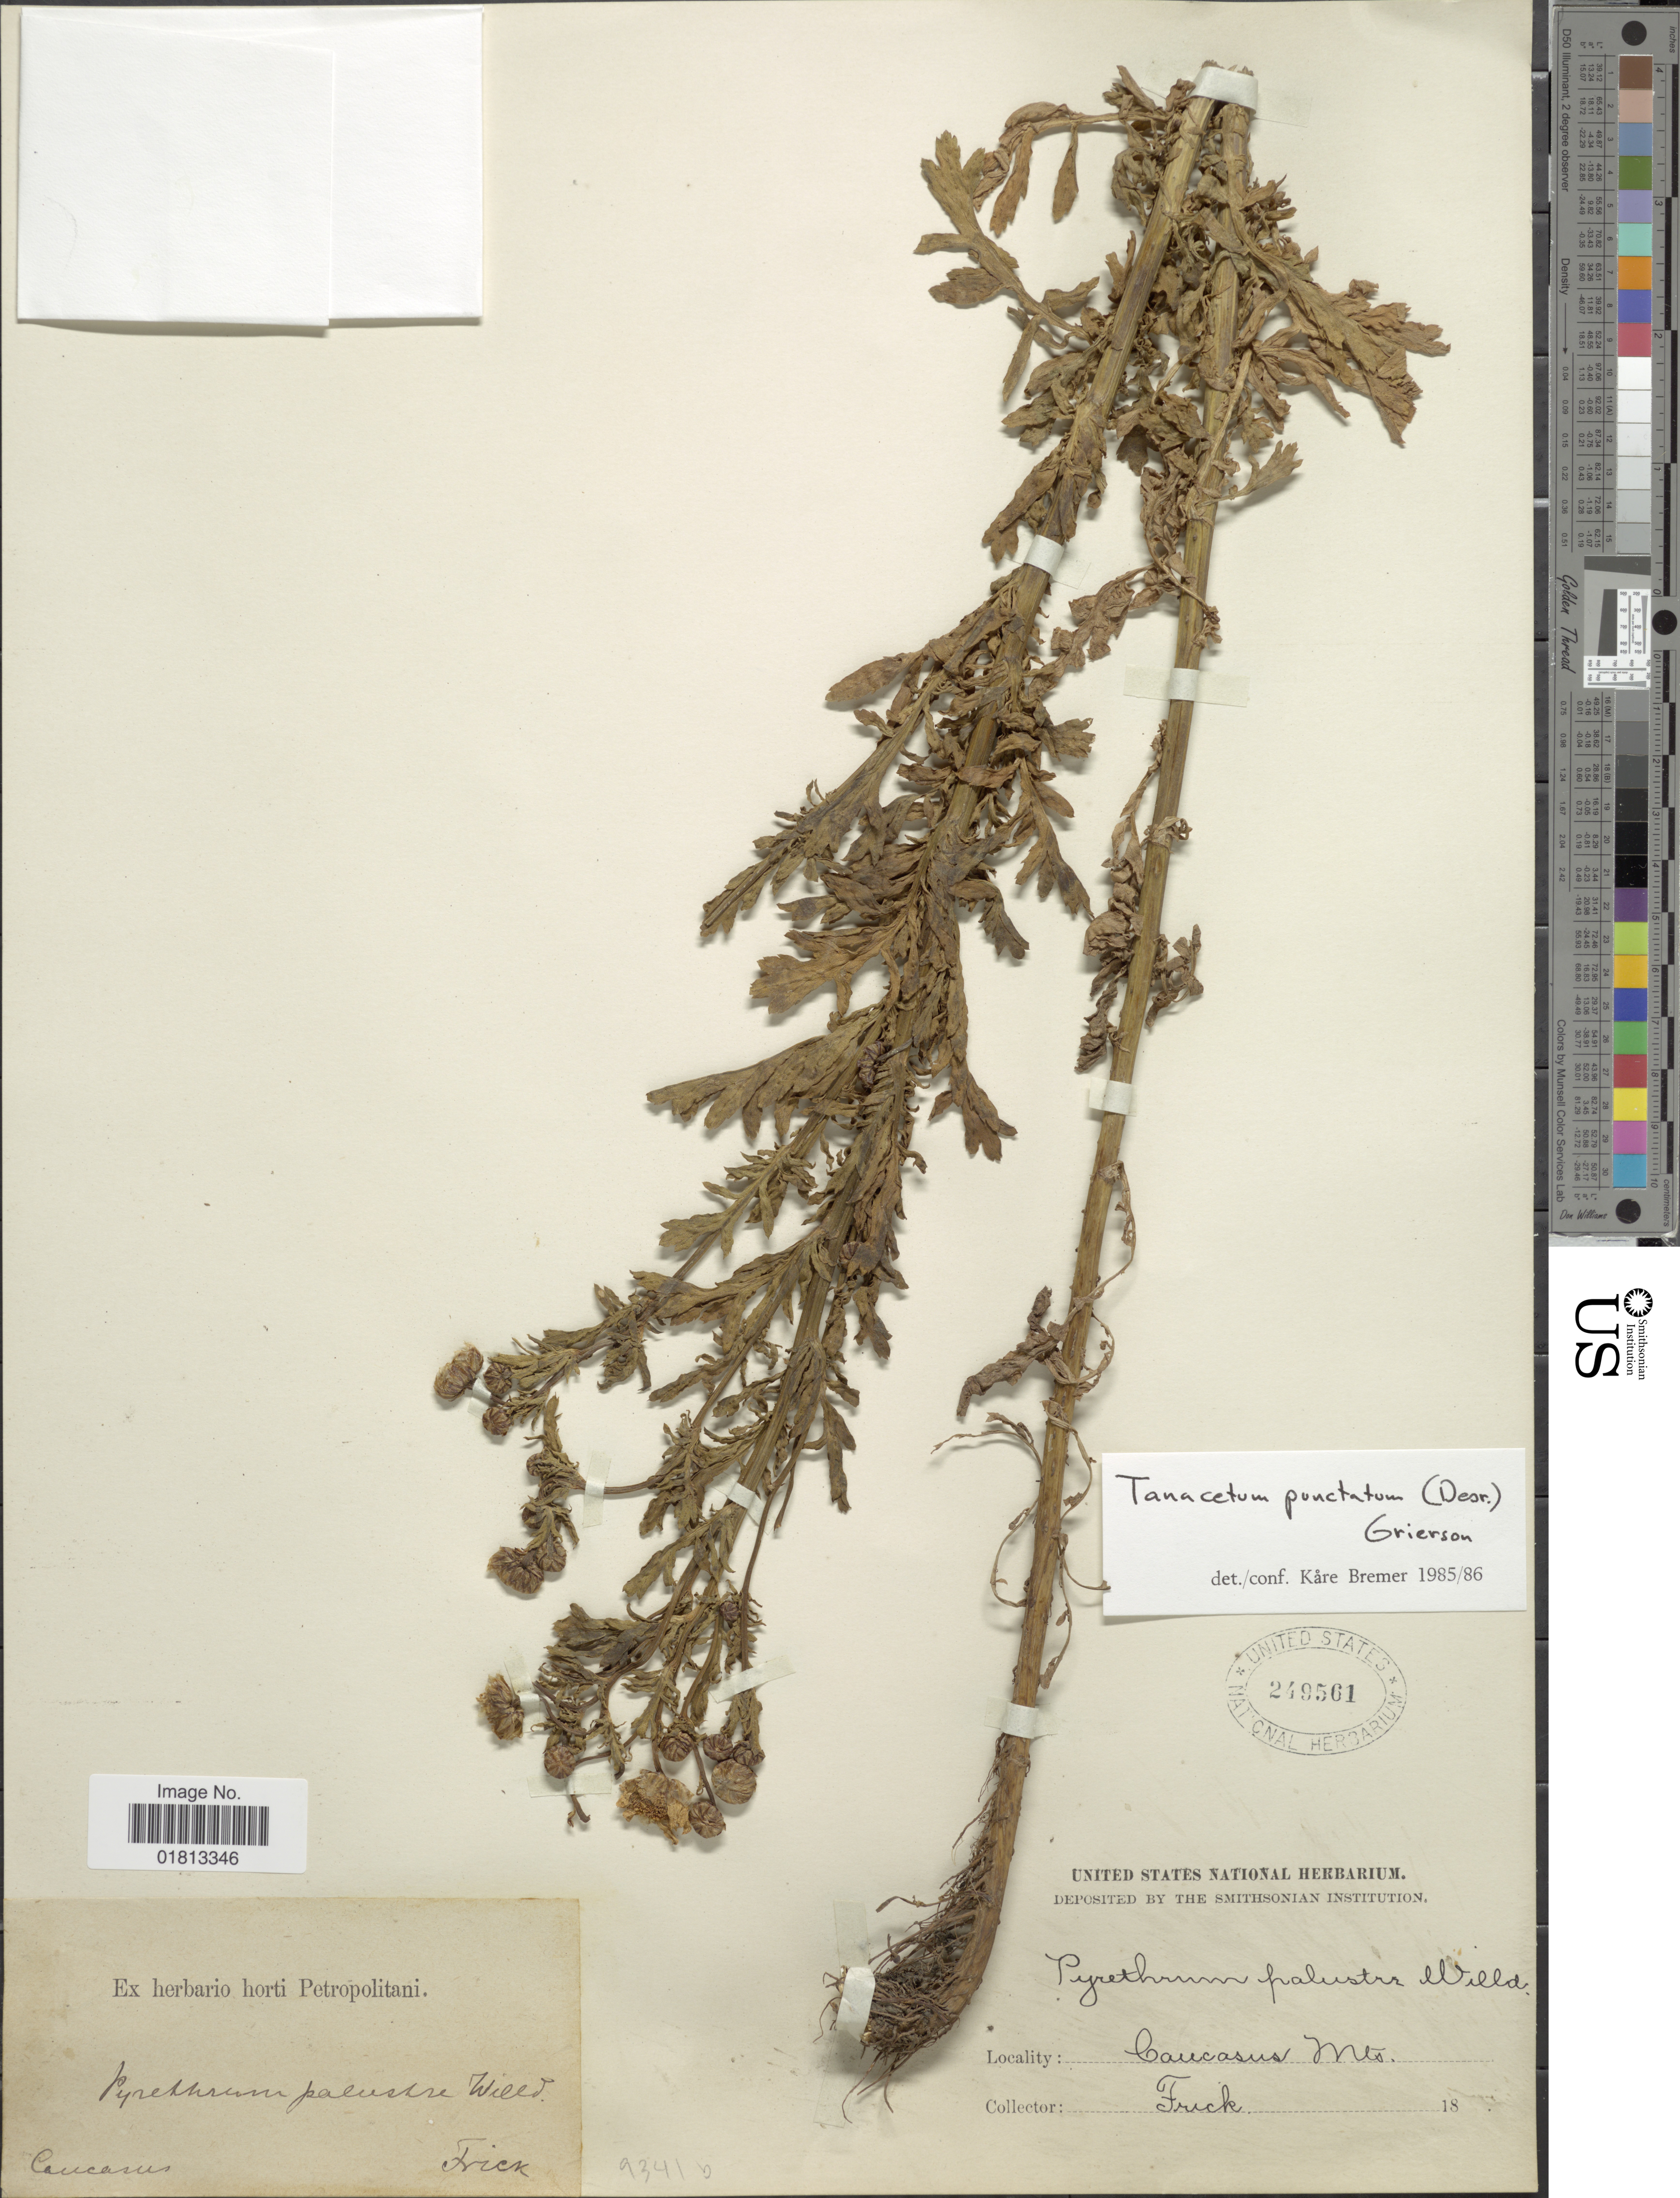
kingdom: Plantae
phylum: Tracheophyta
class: Magnoliopsida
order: Asterales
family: Asteraceae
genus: Tanacetum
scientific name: Tanacetum punctatum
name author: (Desr.) Grierson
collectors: Frick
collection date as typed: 18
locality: Caucasus Mts.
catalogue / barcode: US 249561